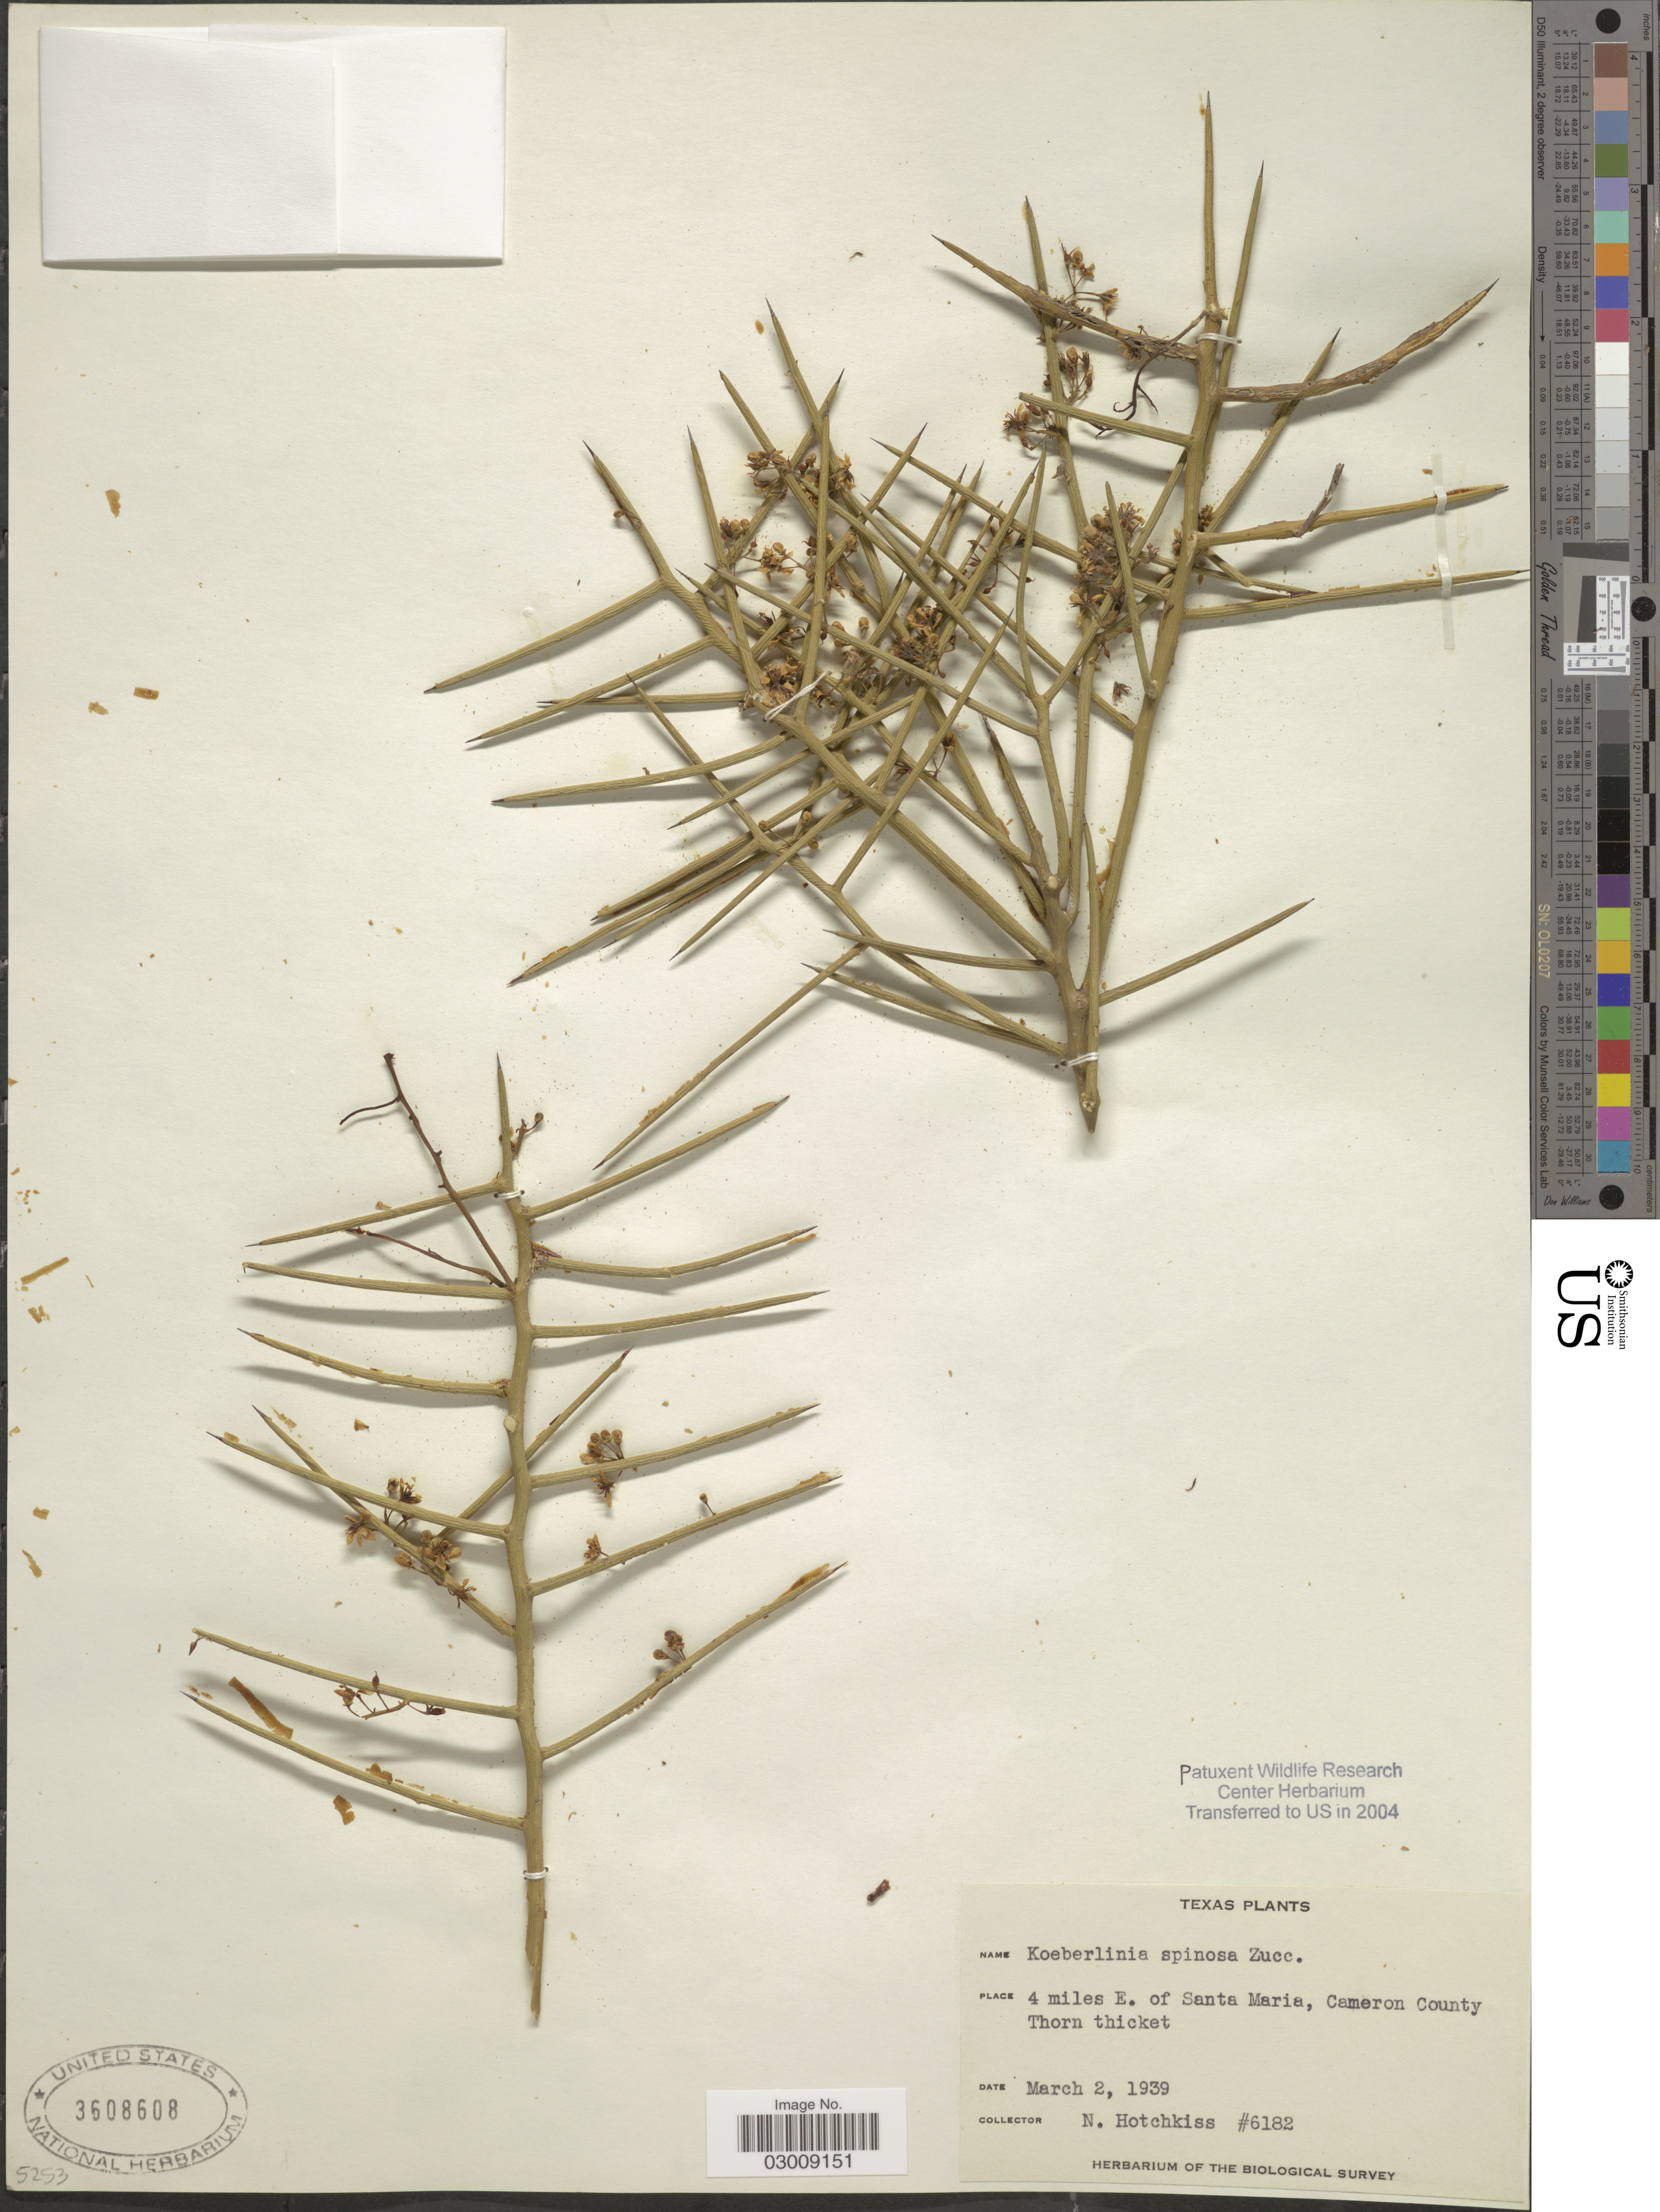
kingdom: Plantae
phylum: Tracheophyta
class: Magnoliopsida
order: Brassicales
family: Koeberliniaceae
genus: Koeberlinia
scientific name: Koeberlinia spinosa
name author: Zucc.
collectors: N. Hotchkiss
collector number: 6182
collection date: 1939-03-02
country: United States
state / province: Texas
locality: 4 miles E. of Santa Maria, Cameron County, Thorn thicket.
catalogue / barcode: US 3608608